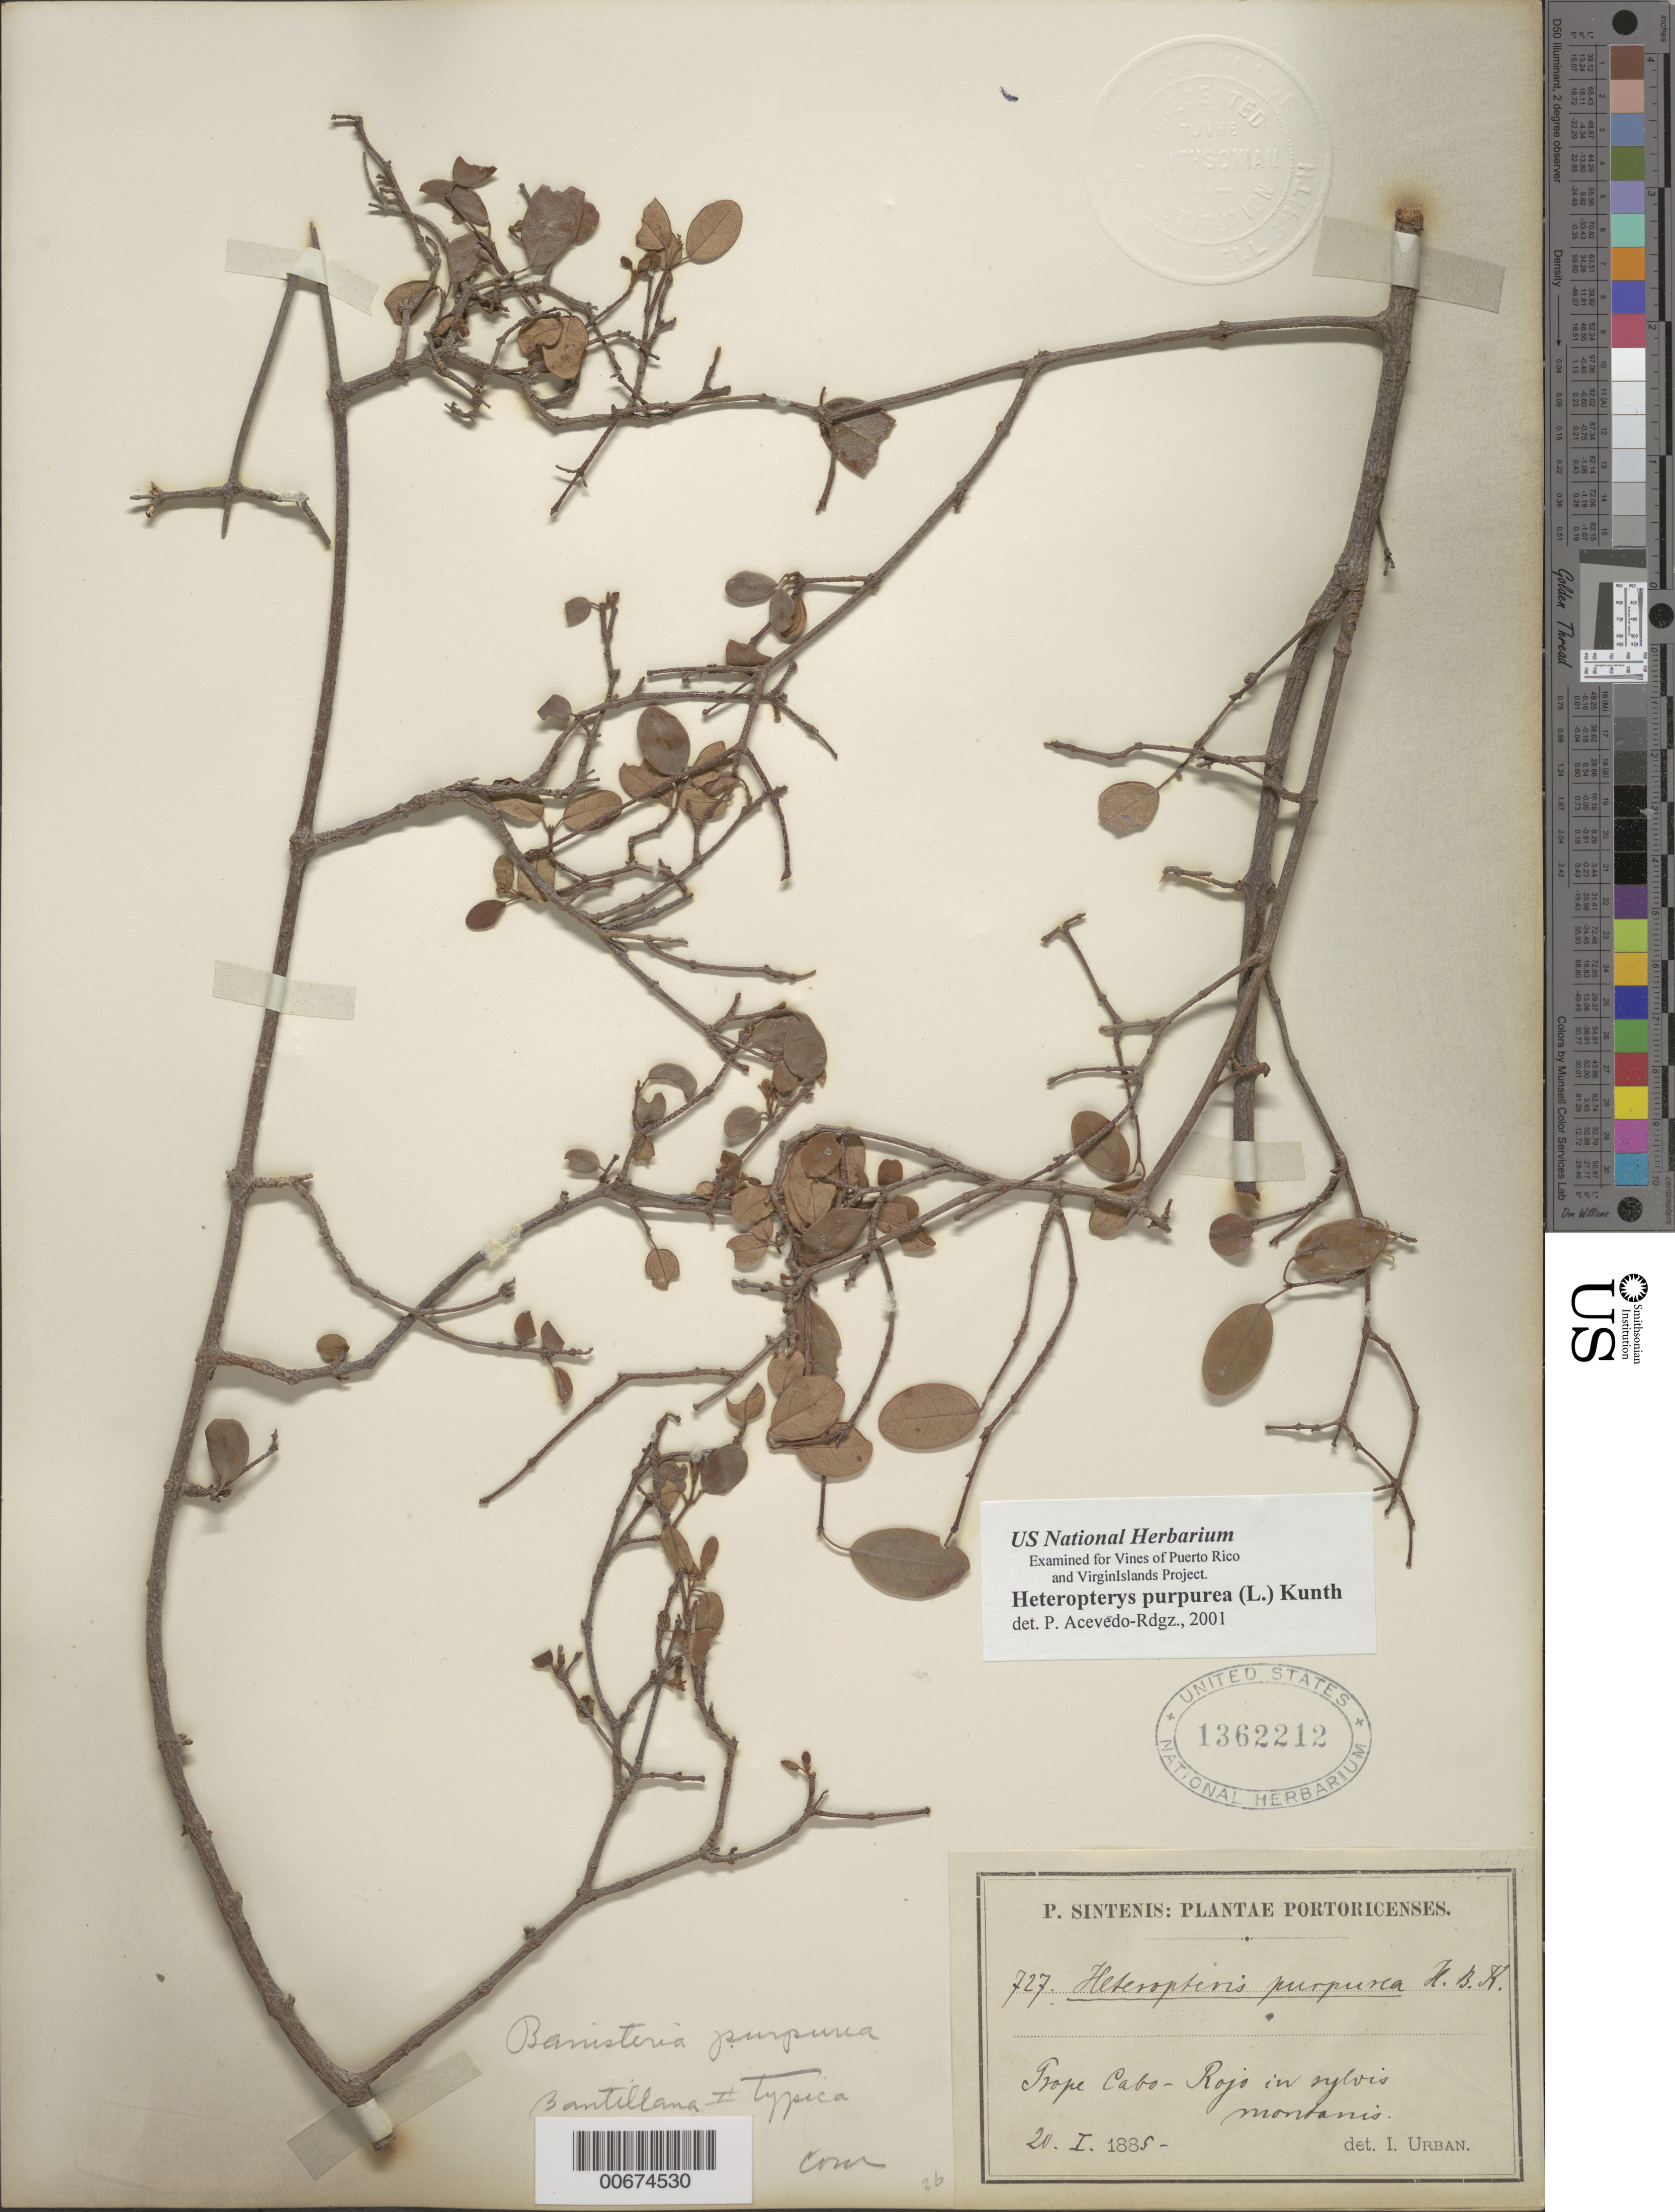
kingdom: Plantae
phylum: Tracheophyta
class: Magnoliopsida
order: Malpighiales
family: Malpighiaceae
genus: Heteropterys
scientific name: Heteropterys purpurea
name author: (L.) Kunth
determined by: Acevedo-Rodríguez, P., (BOT), Smithsonian Institution - National Museum of Natural History (UNITED STATES)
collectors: P. Sintenis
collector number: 727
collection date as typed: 20 Jan 1885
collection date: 1885-01-20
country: Puerto Rico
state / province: Mayagüez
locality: Cabo Rojo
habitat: in sylvis montanis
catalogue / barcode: US 1362212